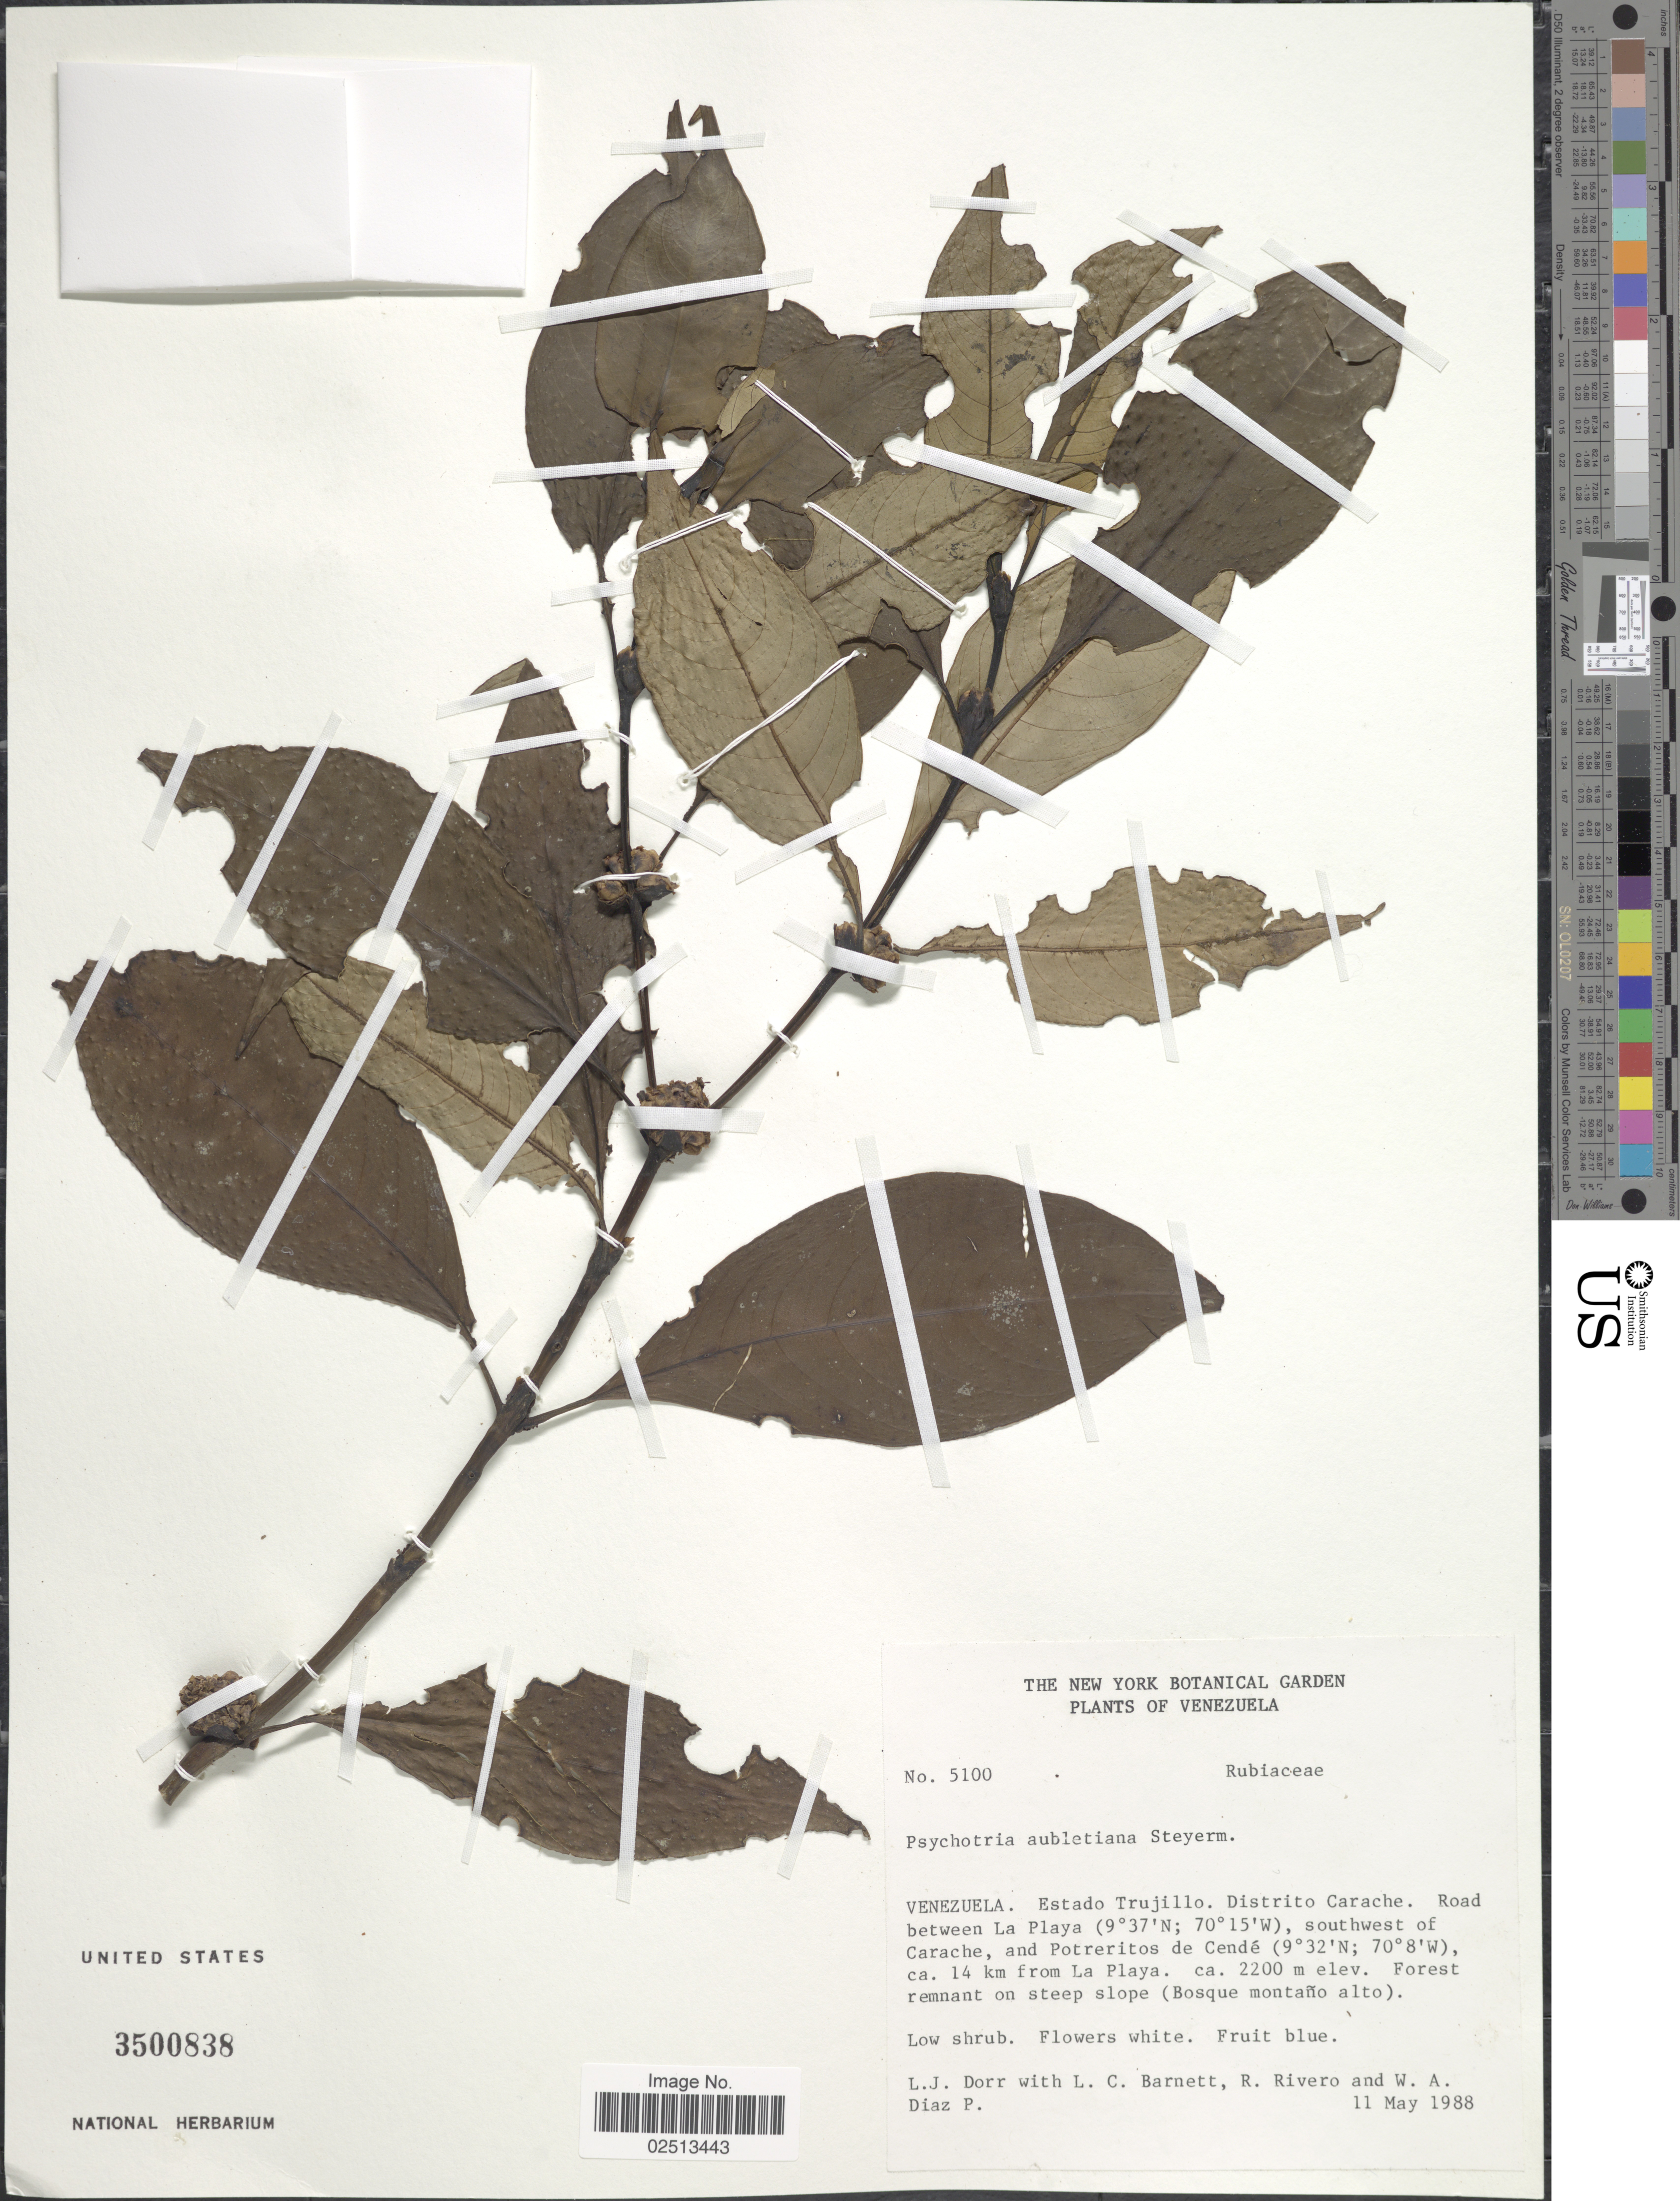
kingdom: Plantae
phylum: Tracheophyta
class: Magnoliopsida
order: Gentianales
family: Rubiaceae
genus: Psychotria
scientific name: Psychotria aubletiana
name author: Steyerm.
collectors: L. J. Dorr, L. C. Barnett, R. Rivero & W. Díaz P.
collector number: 5100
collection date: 1988-05-11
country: Venezuela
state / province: Trujillo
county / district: Carache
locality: Road between La Playa, SW of Carache, and Potreritos de Cendé, ca. 14 km from La Playa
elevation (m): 2200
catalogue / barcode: US 3500838